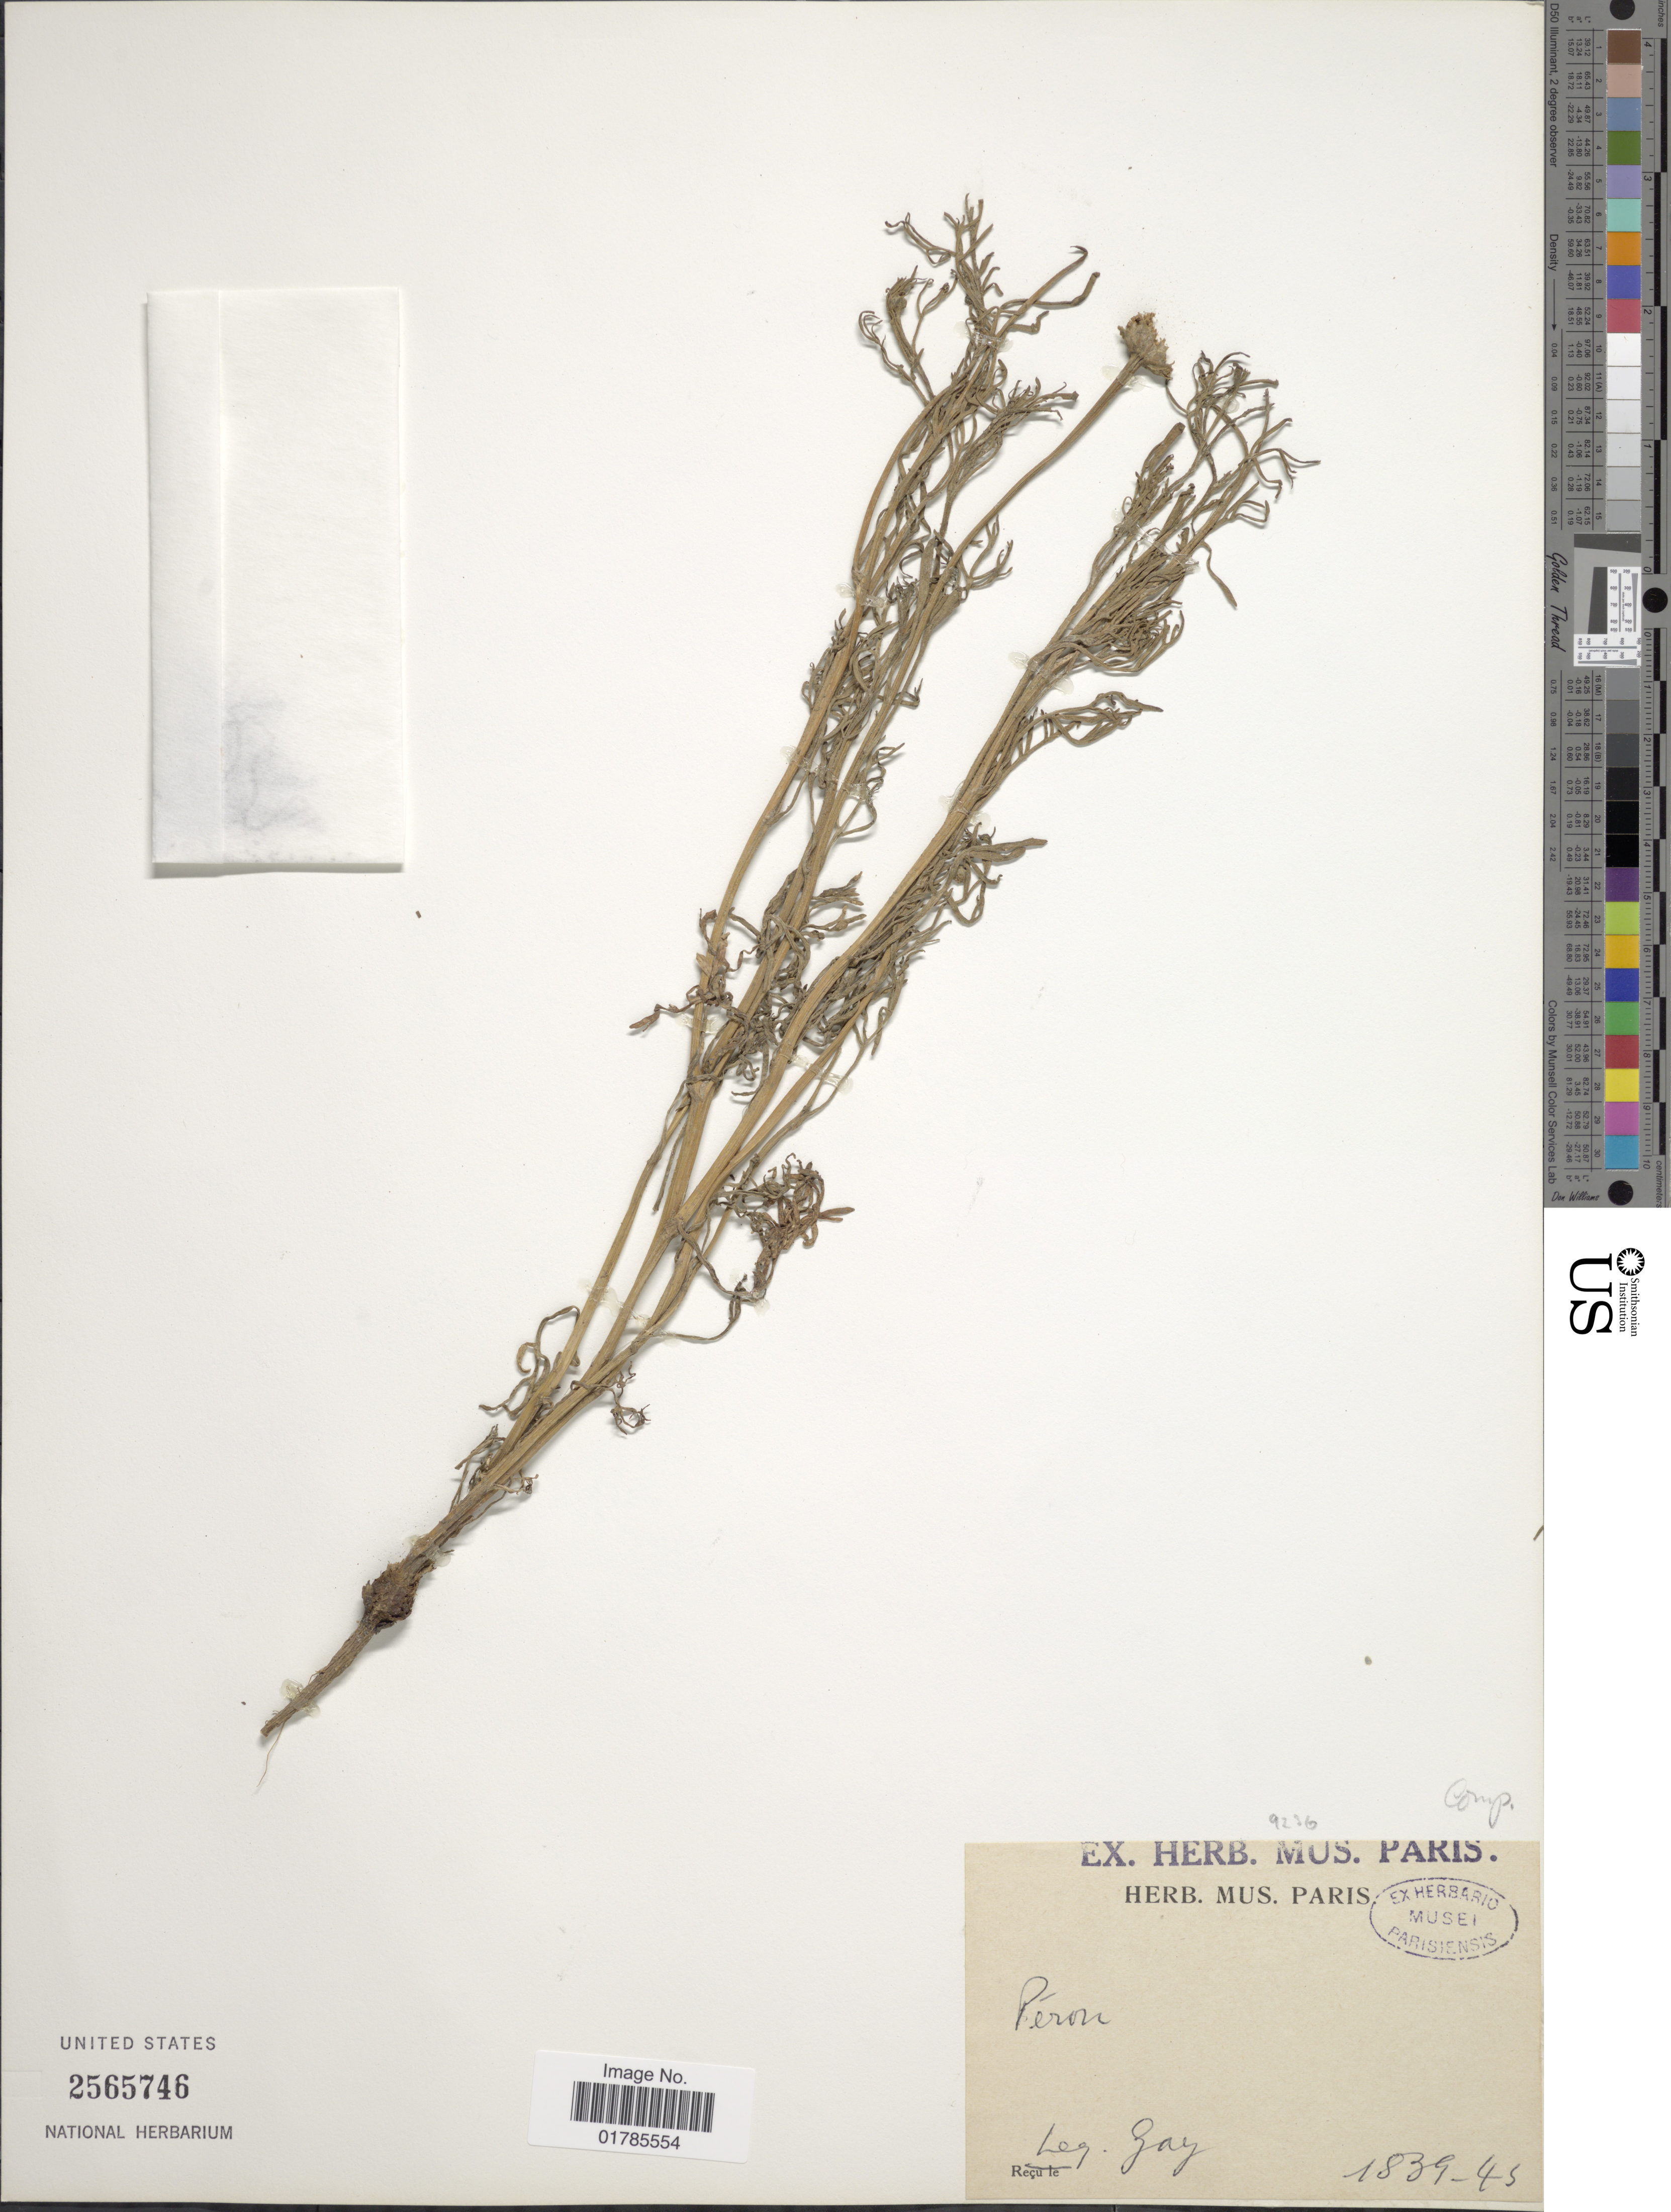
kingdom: Plantae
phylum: Tracheophyta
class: Magnoliopsida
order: Asterales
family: Asteraceae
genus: Thelesperma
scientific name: Thelesperma megapotamicum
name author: (Spreng.) Herter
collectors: -- Gay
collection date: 1839/1845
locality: Peron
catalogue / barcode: US 2565746